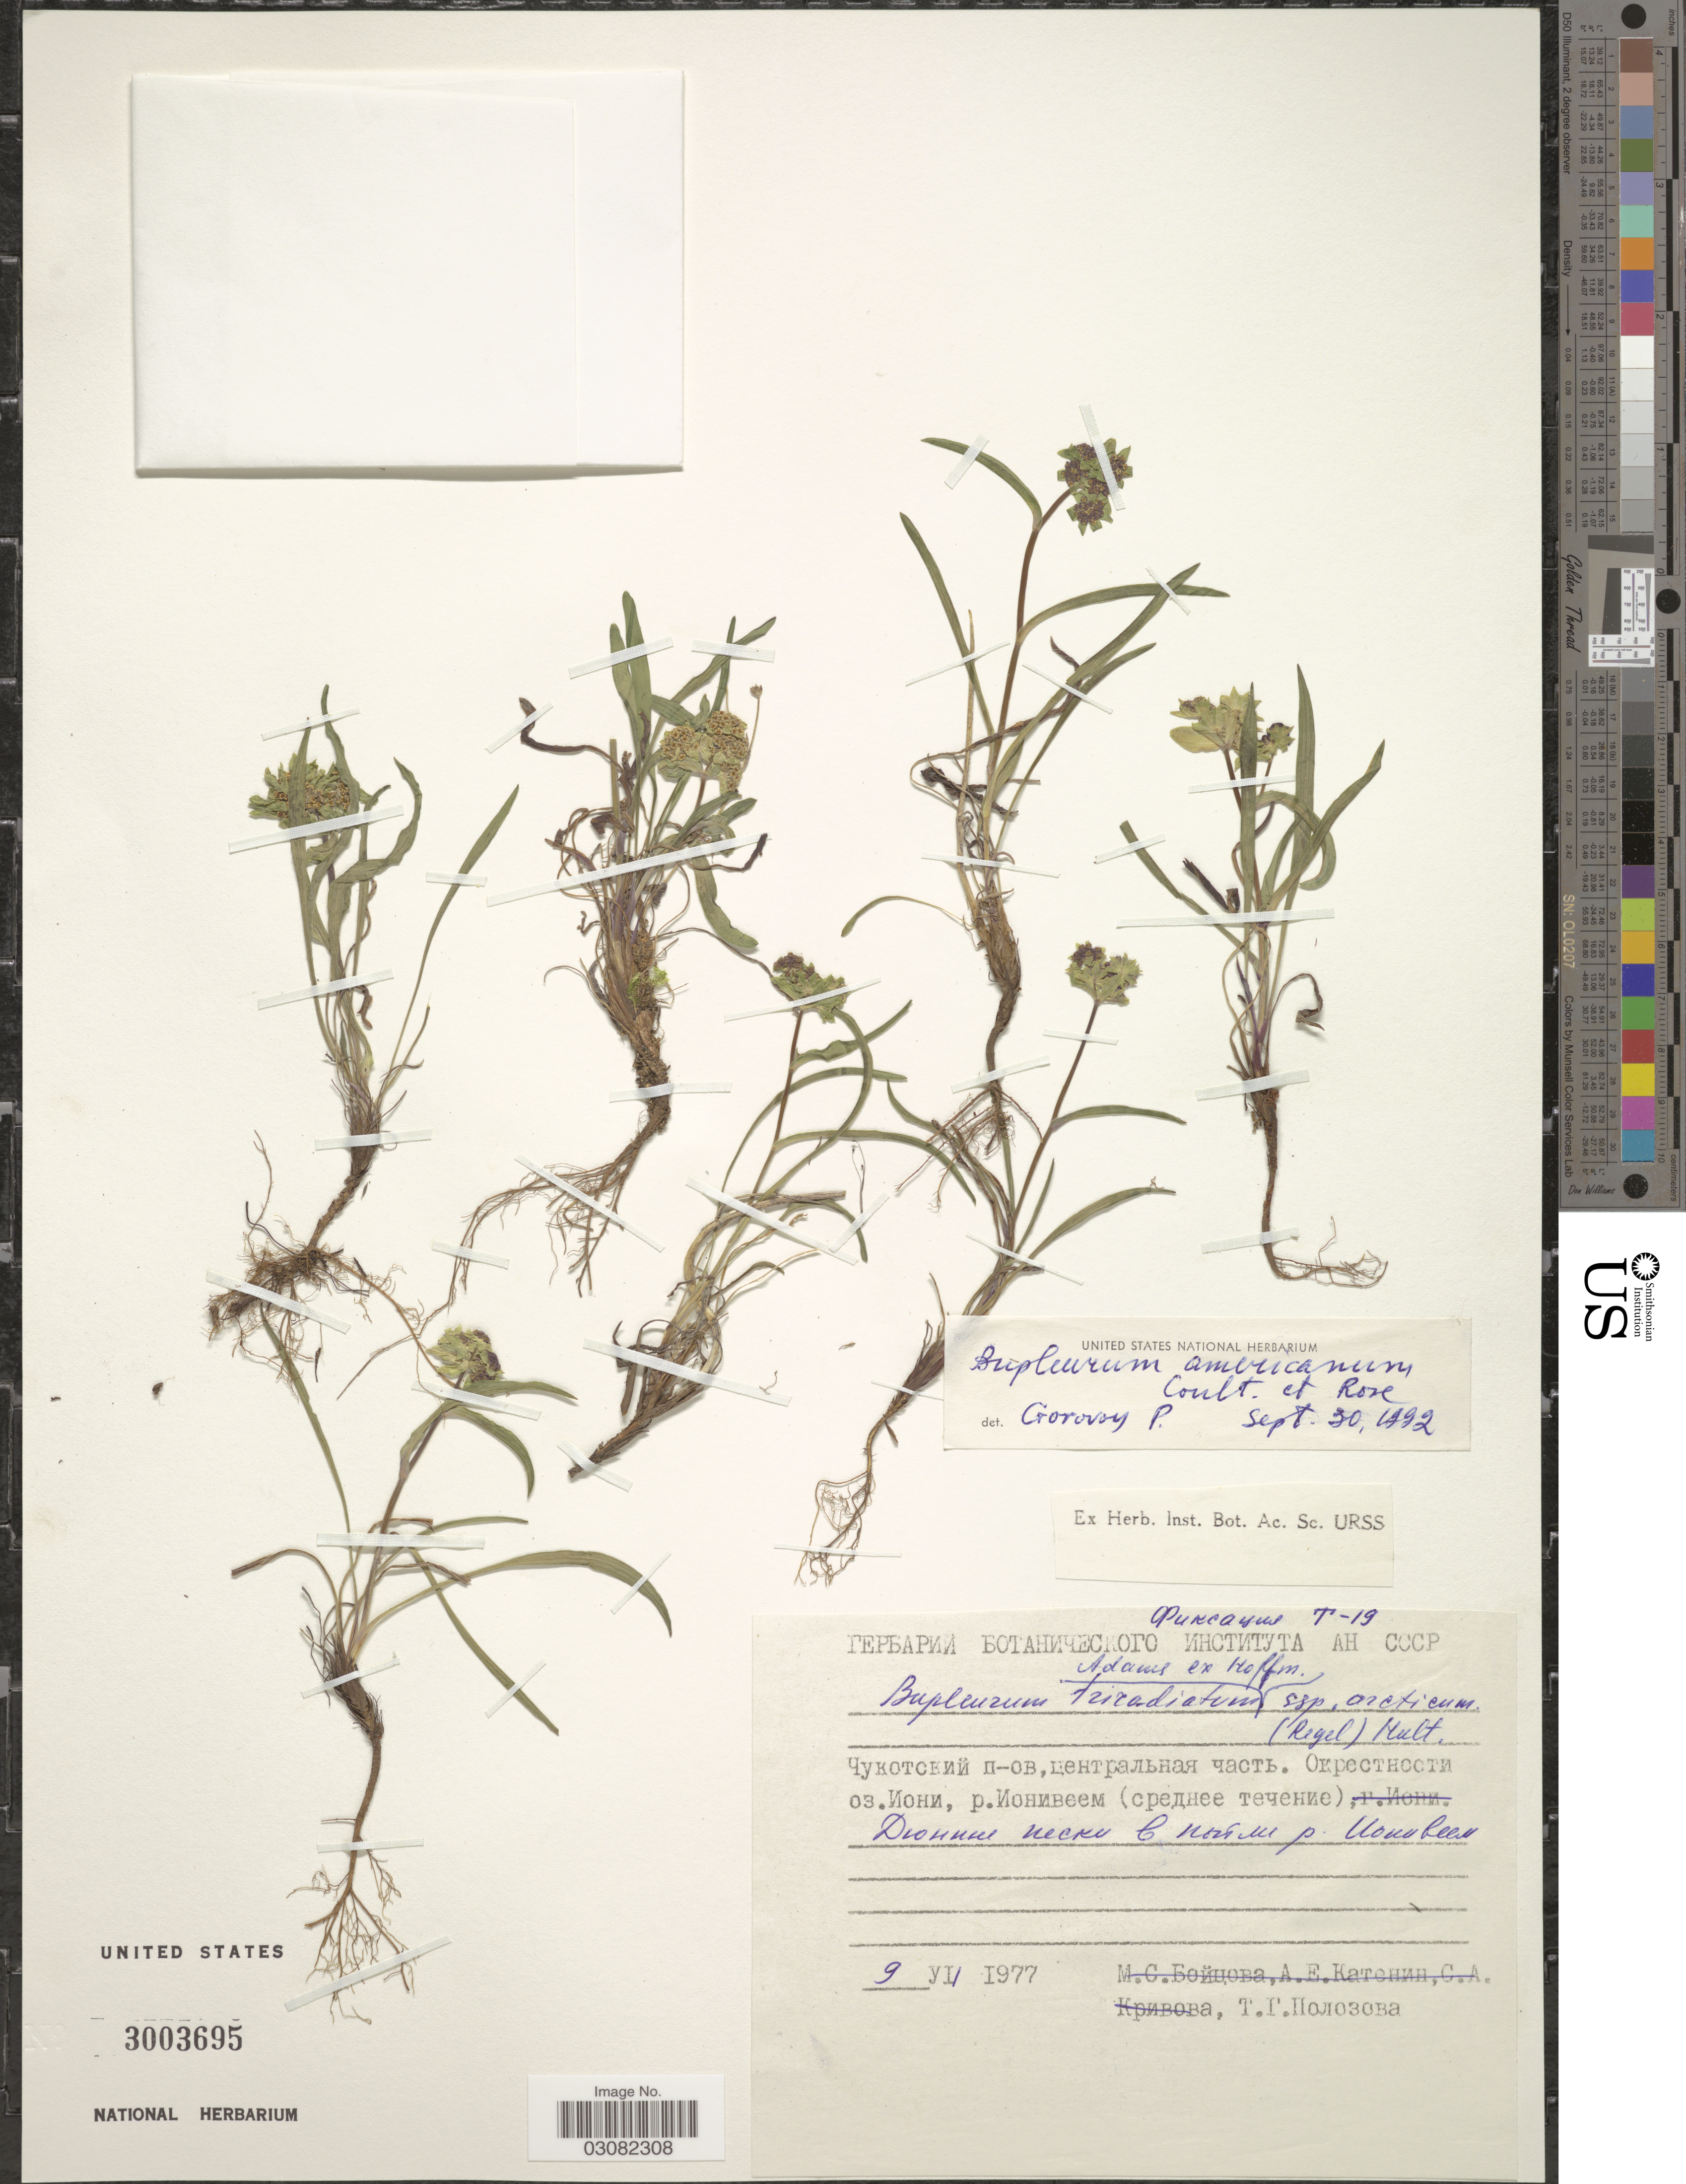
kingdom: Plantae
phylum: Tracheophyta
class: Magnoliopsida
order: Apiales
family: Apiaceae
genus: Bupleurum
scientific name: Bupleurum triradiatum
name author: Hoffm. ex Adams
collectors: T. Polozova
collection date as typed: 9 YII 1977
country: Russian Federation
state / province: Chukotka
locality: Vicinity of Lake Ioni, River Ioniveyem.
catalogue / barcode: US 3003695